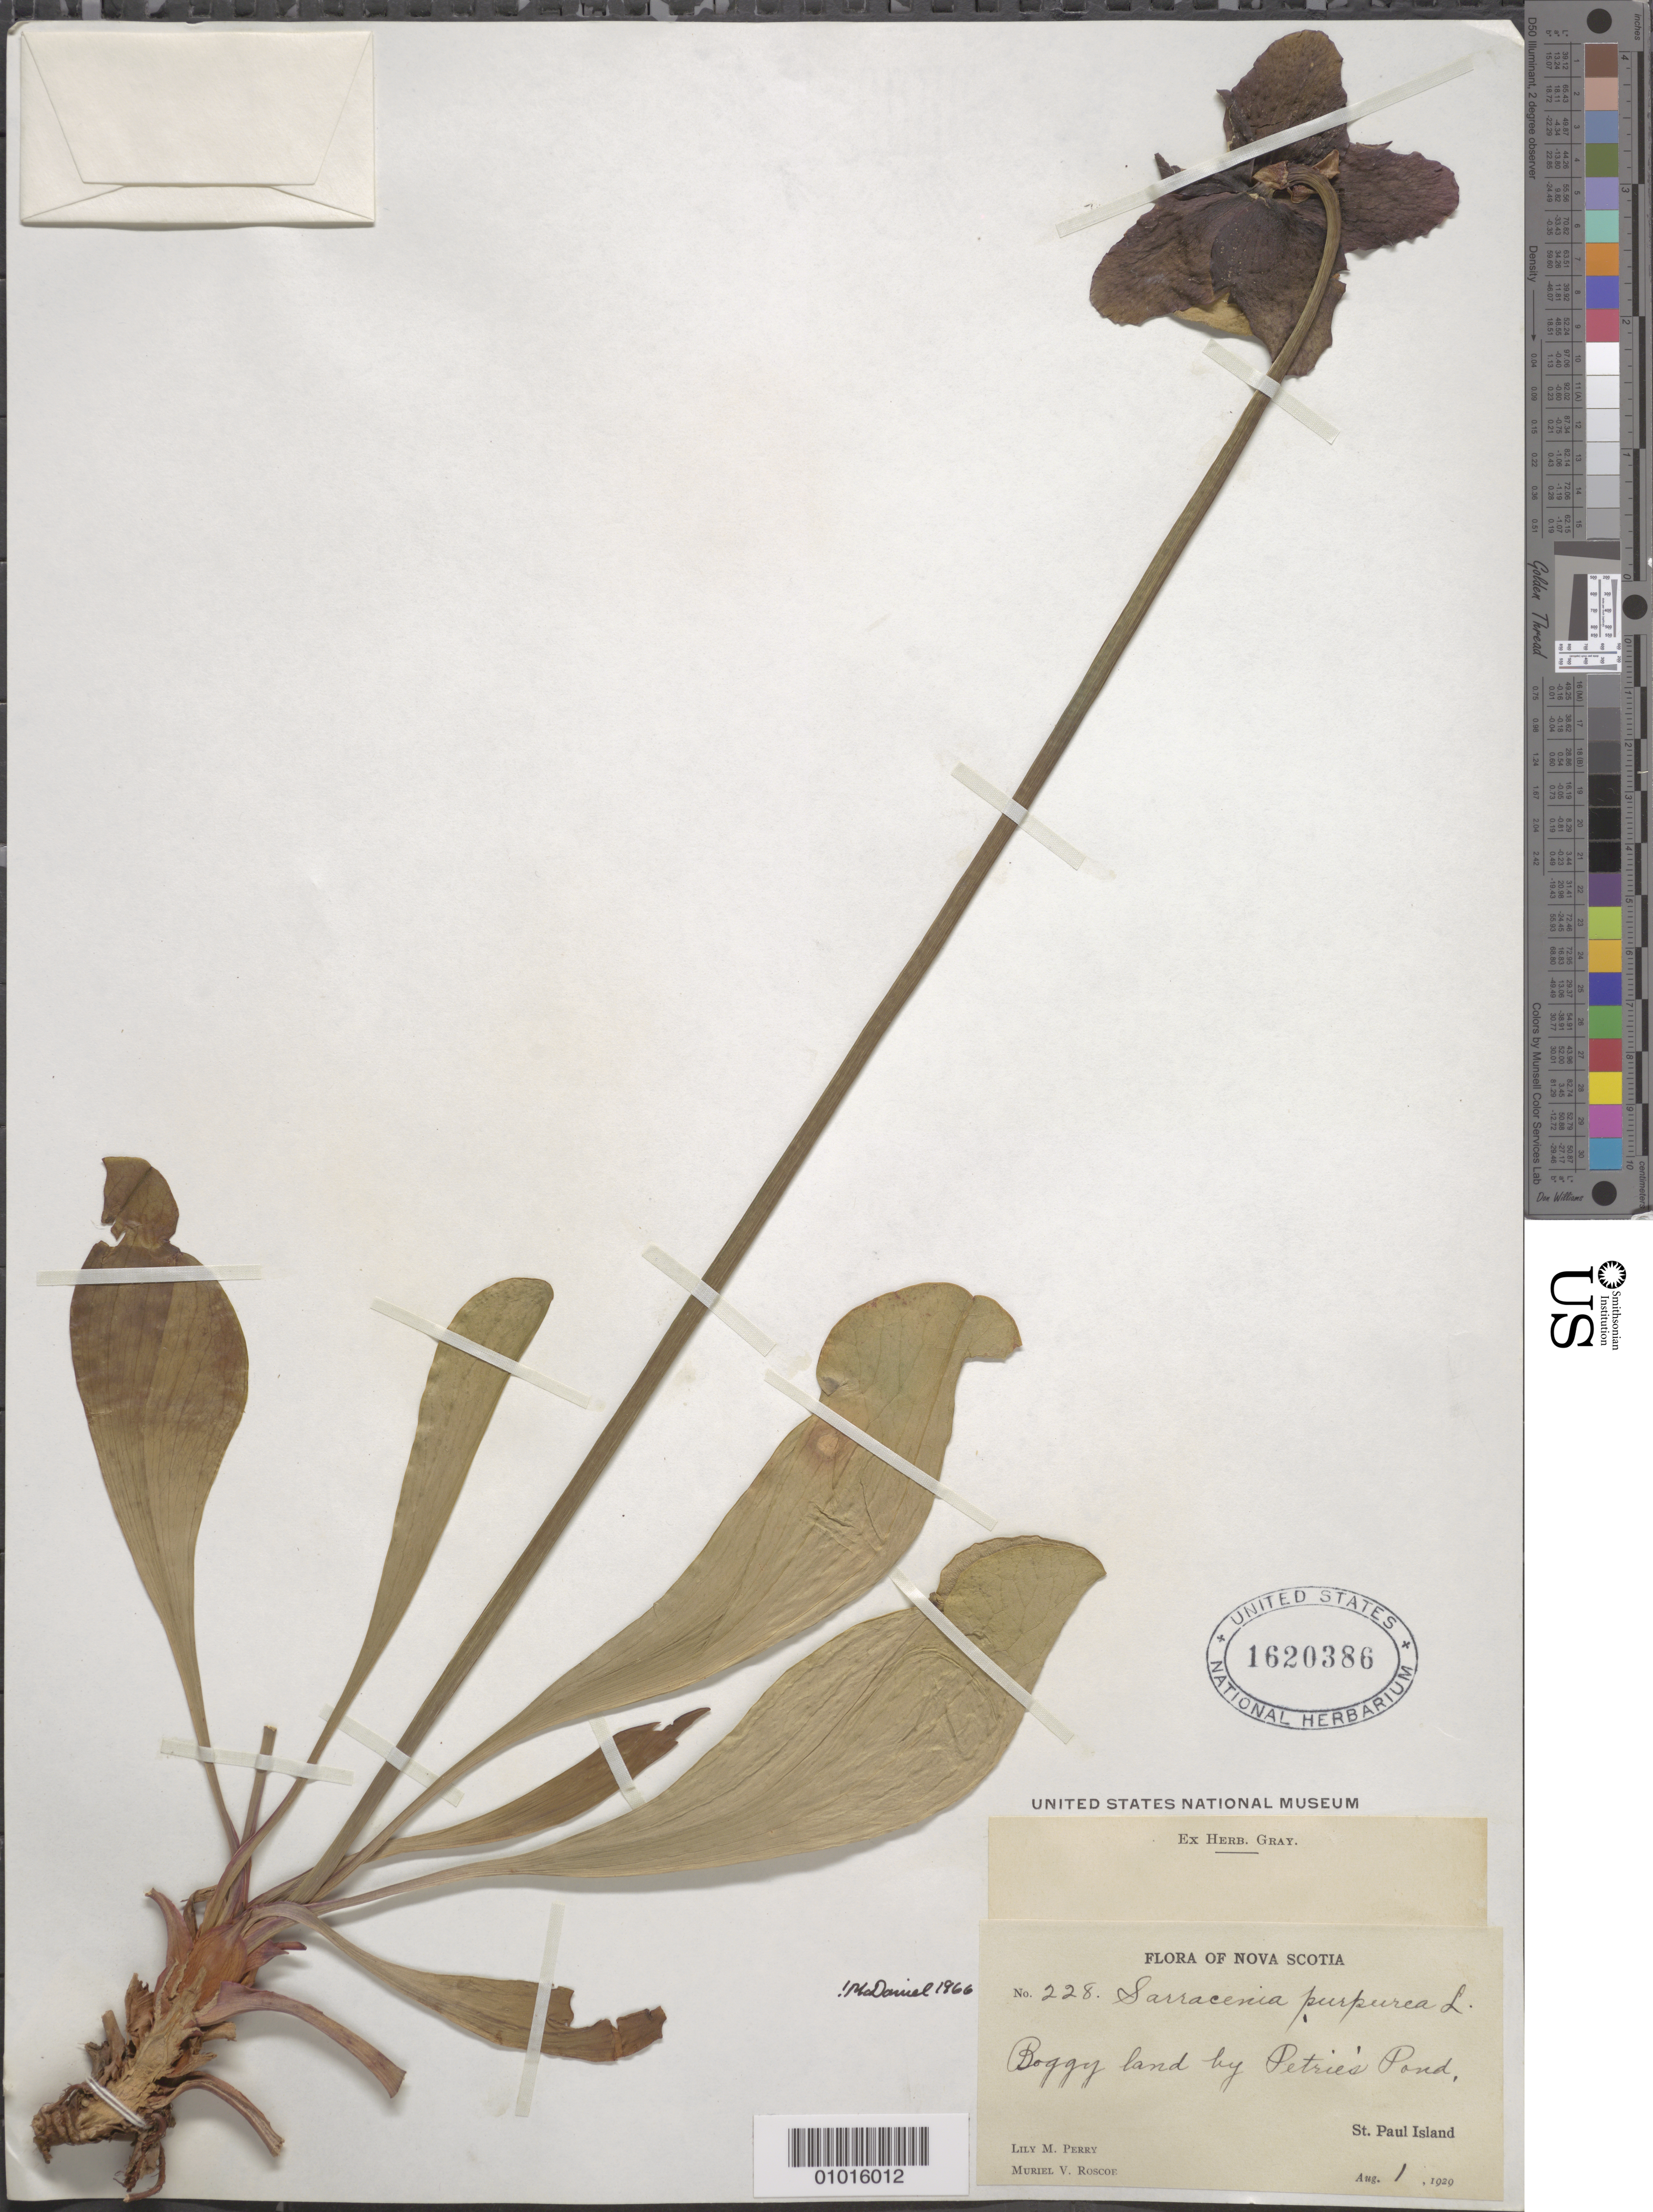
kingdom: Plantae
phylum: Tracheophyta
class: Magnoliopsida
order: Ericales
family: Sarraceniaceae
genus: Sarracenia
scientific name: Sarracenia purpurea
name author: L.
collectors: L. M. Perry & M. Roscoe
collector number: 228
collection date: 1929-08-01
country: Canada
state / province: Nova Scotia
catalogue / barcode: US 1620386